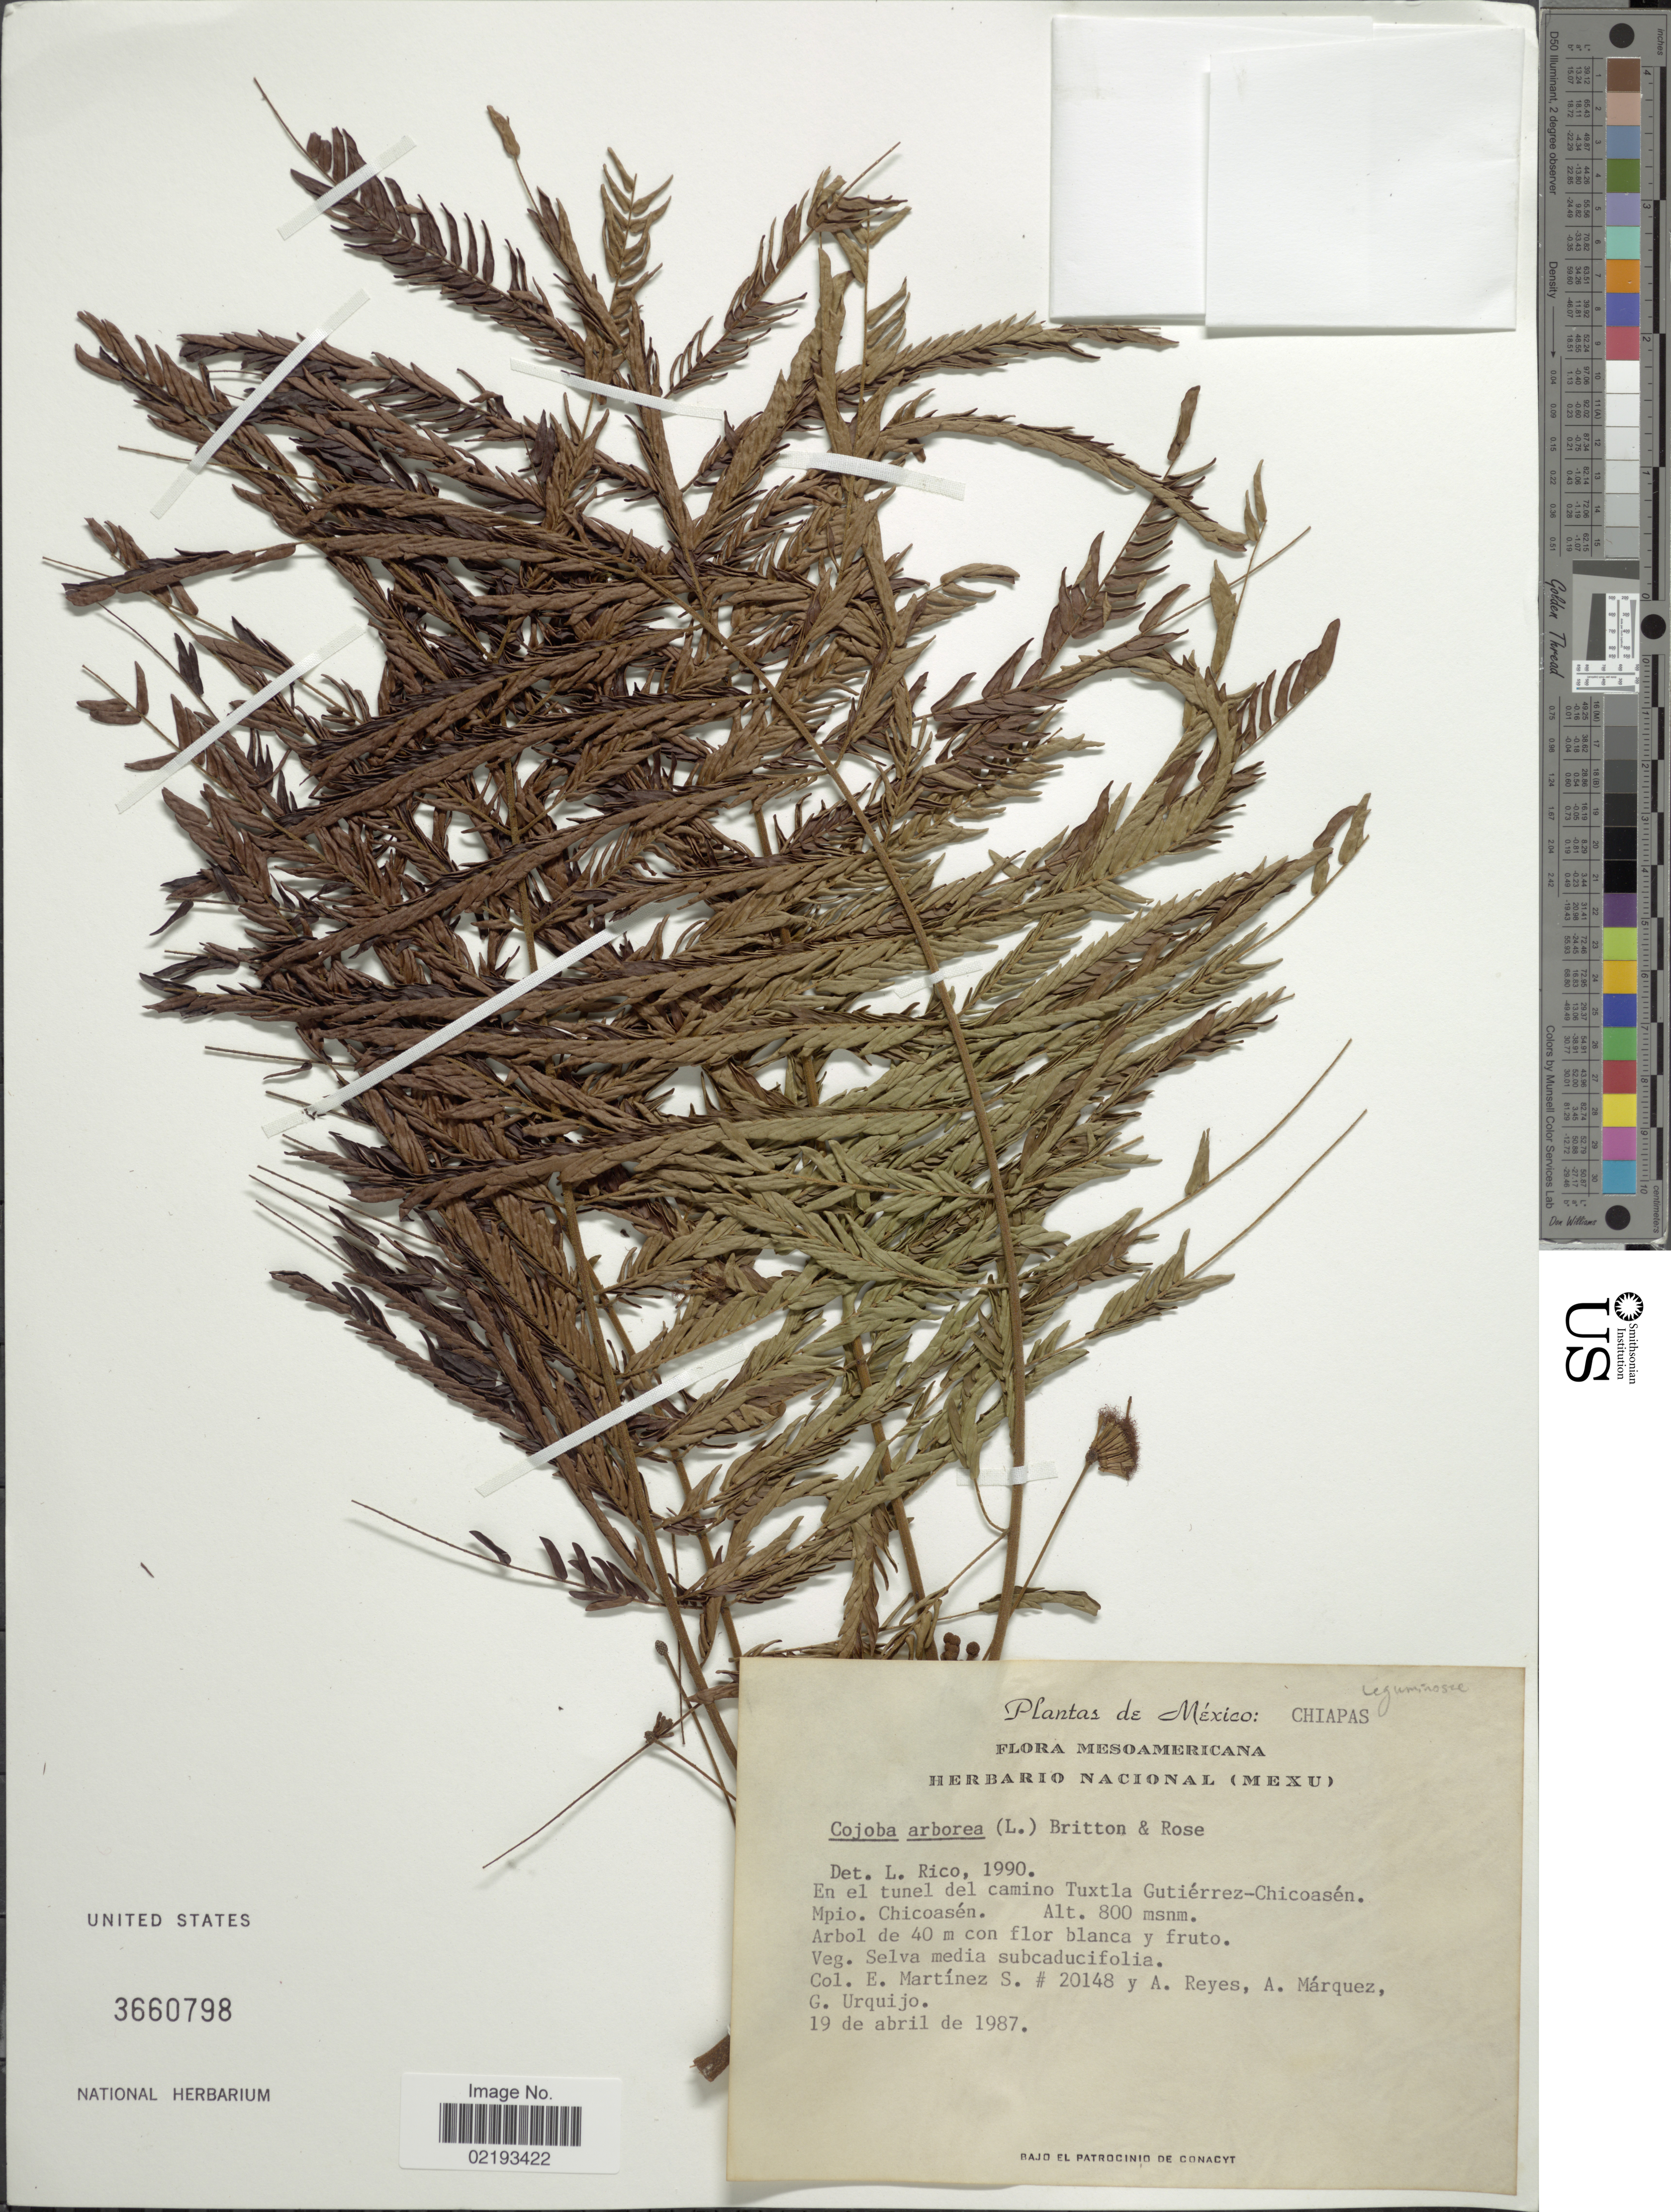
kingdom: Plantae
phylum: Tracheophyta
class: Magnoliopsida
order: Fabales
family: Fabaceae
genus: Cojoba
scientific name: Cojoba arborea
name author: (L.) Britton & Rose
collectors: E. M. Martínez S., A. Reyes, A. Marquez & G. Urquijo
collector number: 20148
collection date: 1987-04-19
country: Mexico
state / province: Chiapas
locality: En el tunel del camino Tuxtla Gutiérrez-Chicoasén. Mpio Chicoasén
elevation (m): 800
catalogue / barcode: US 3660798